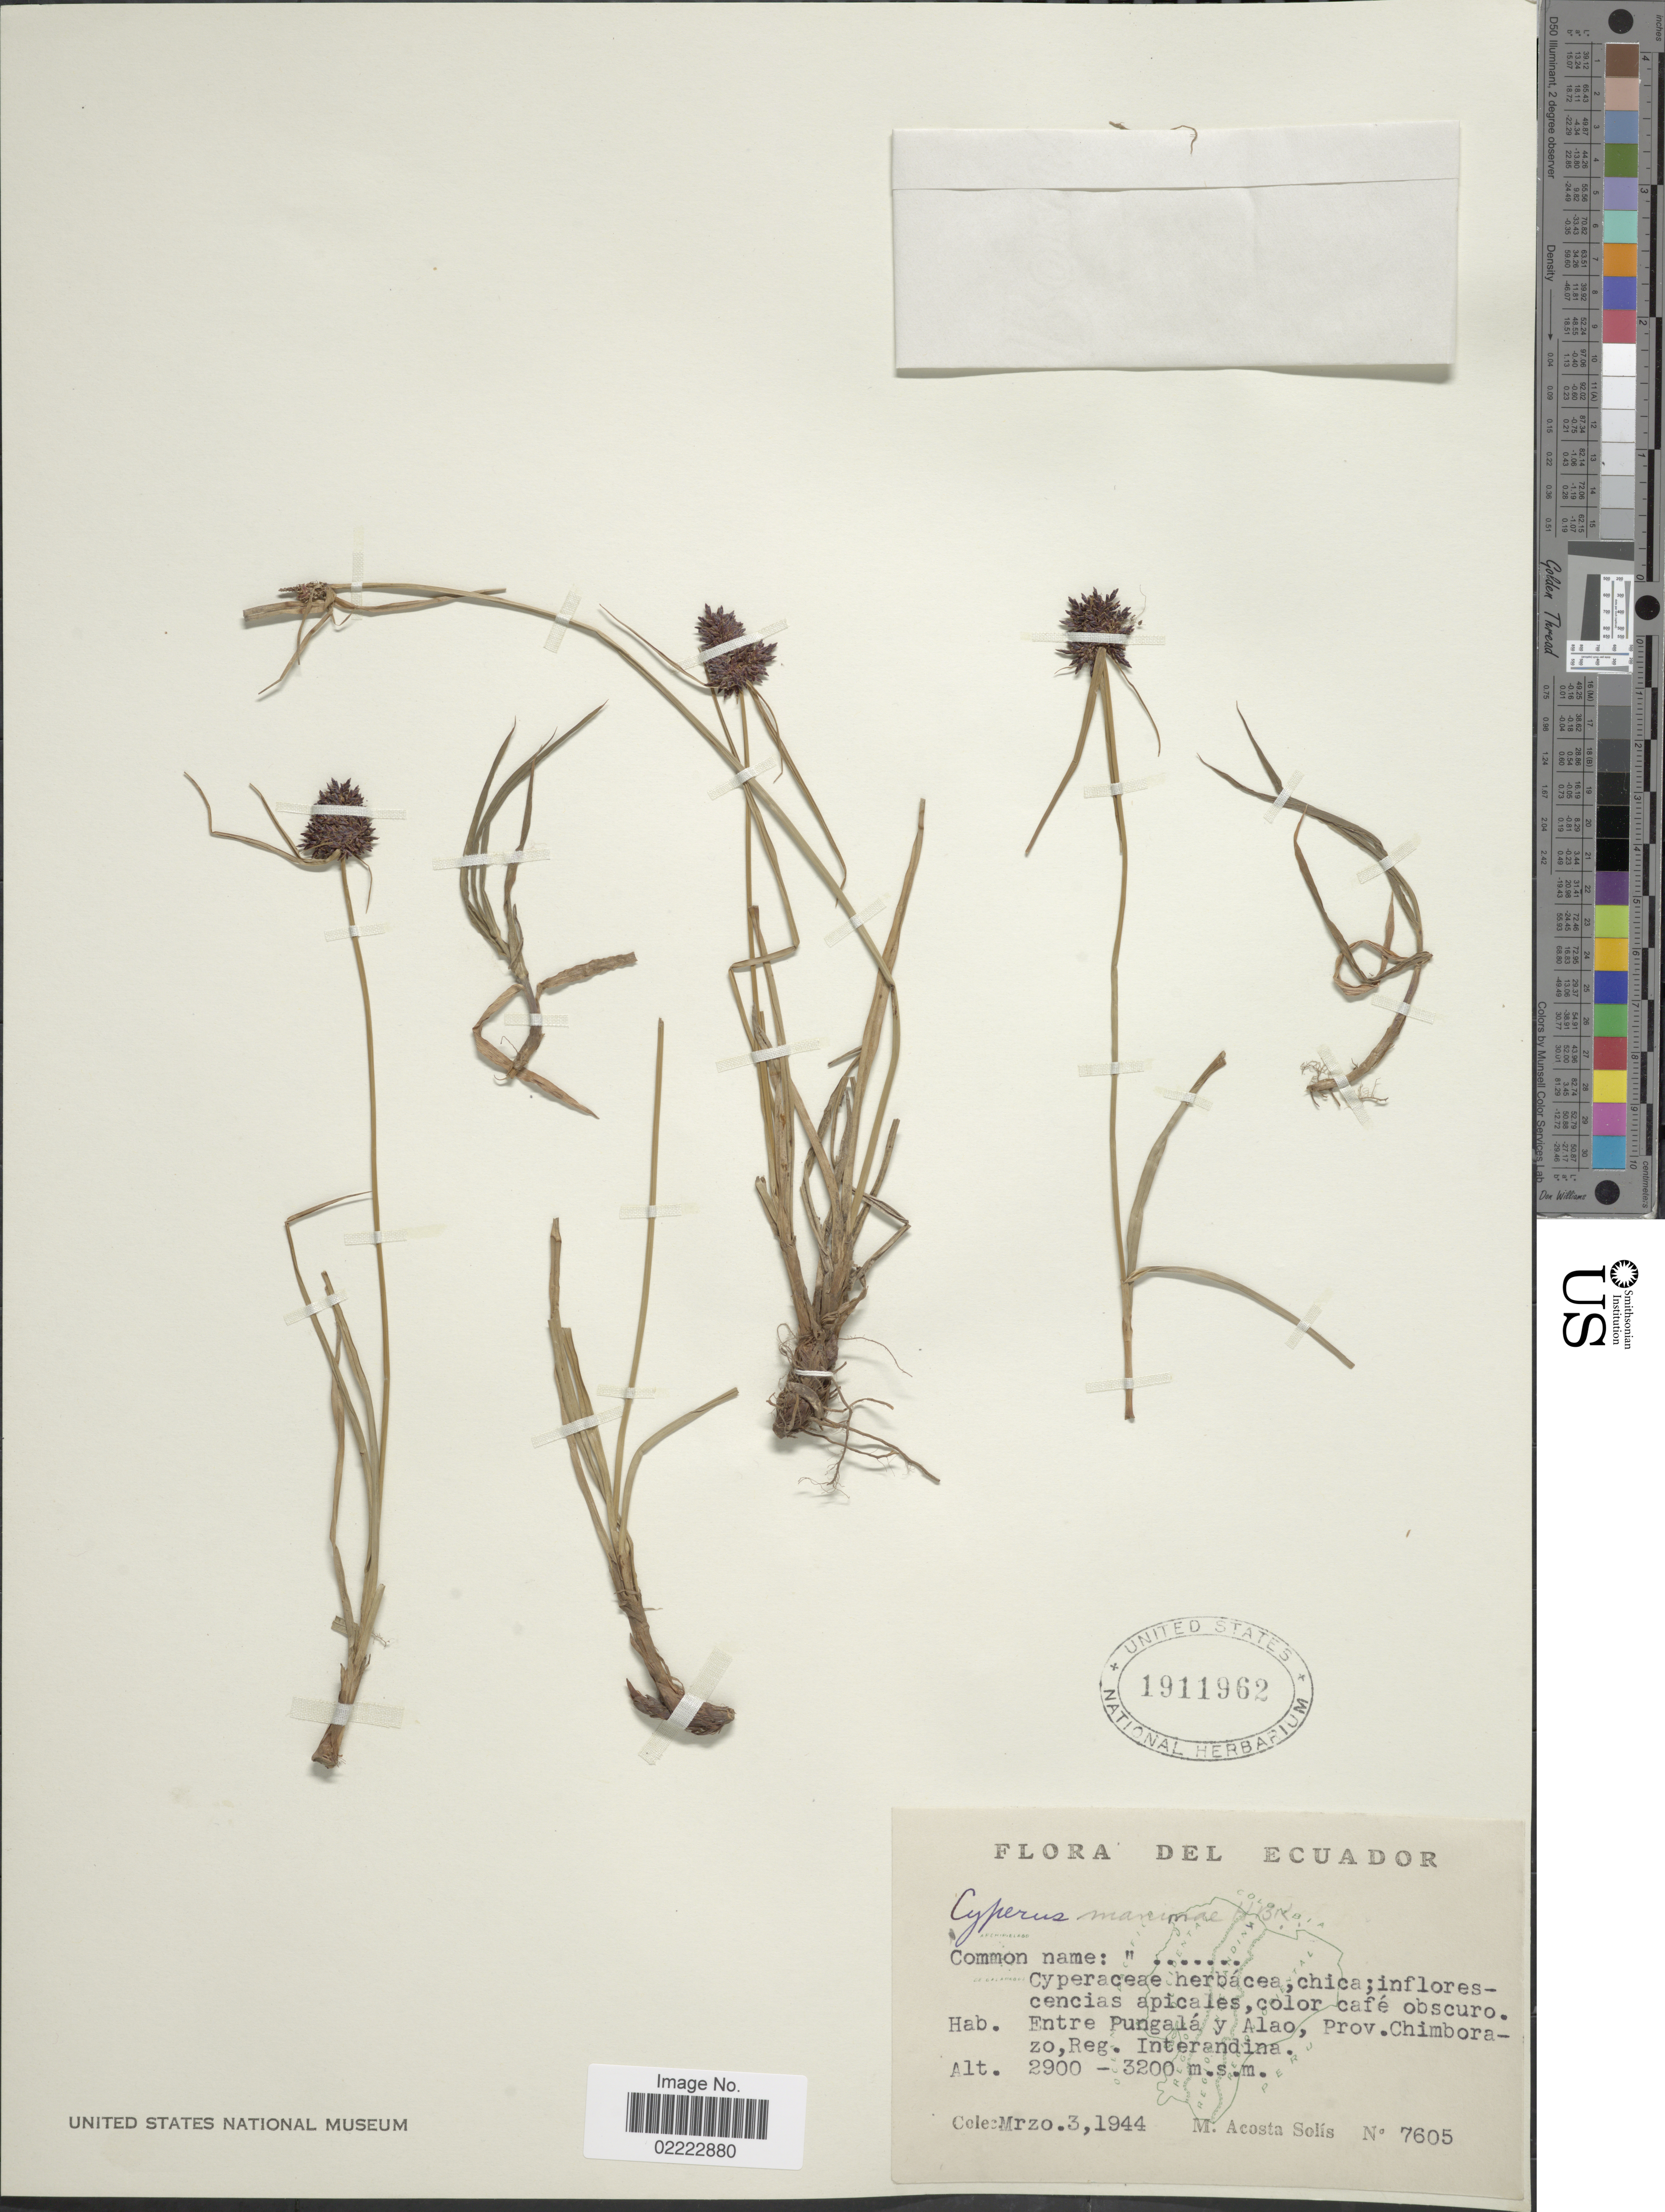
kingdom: Plantae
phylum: Tracheophyta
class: Liliopsida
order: Poales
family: Cyperaceae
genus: Cyperus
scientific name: Cyperus manimae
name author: Kunth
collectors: M. Acosta Solis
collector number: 7605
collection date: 1944-03-03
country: Ecuador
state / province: Chimborazo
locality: Entre Pungala y Alao, Prov. Chimborazo, Reg. Interandina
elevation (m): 2900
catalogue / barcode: US 1911962